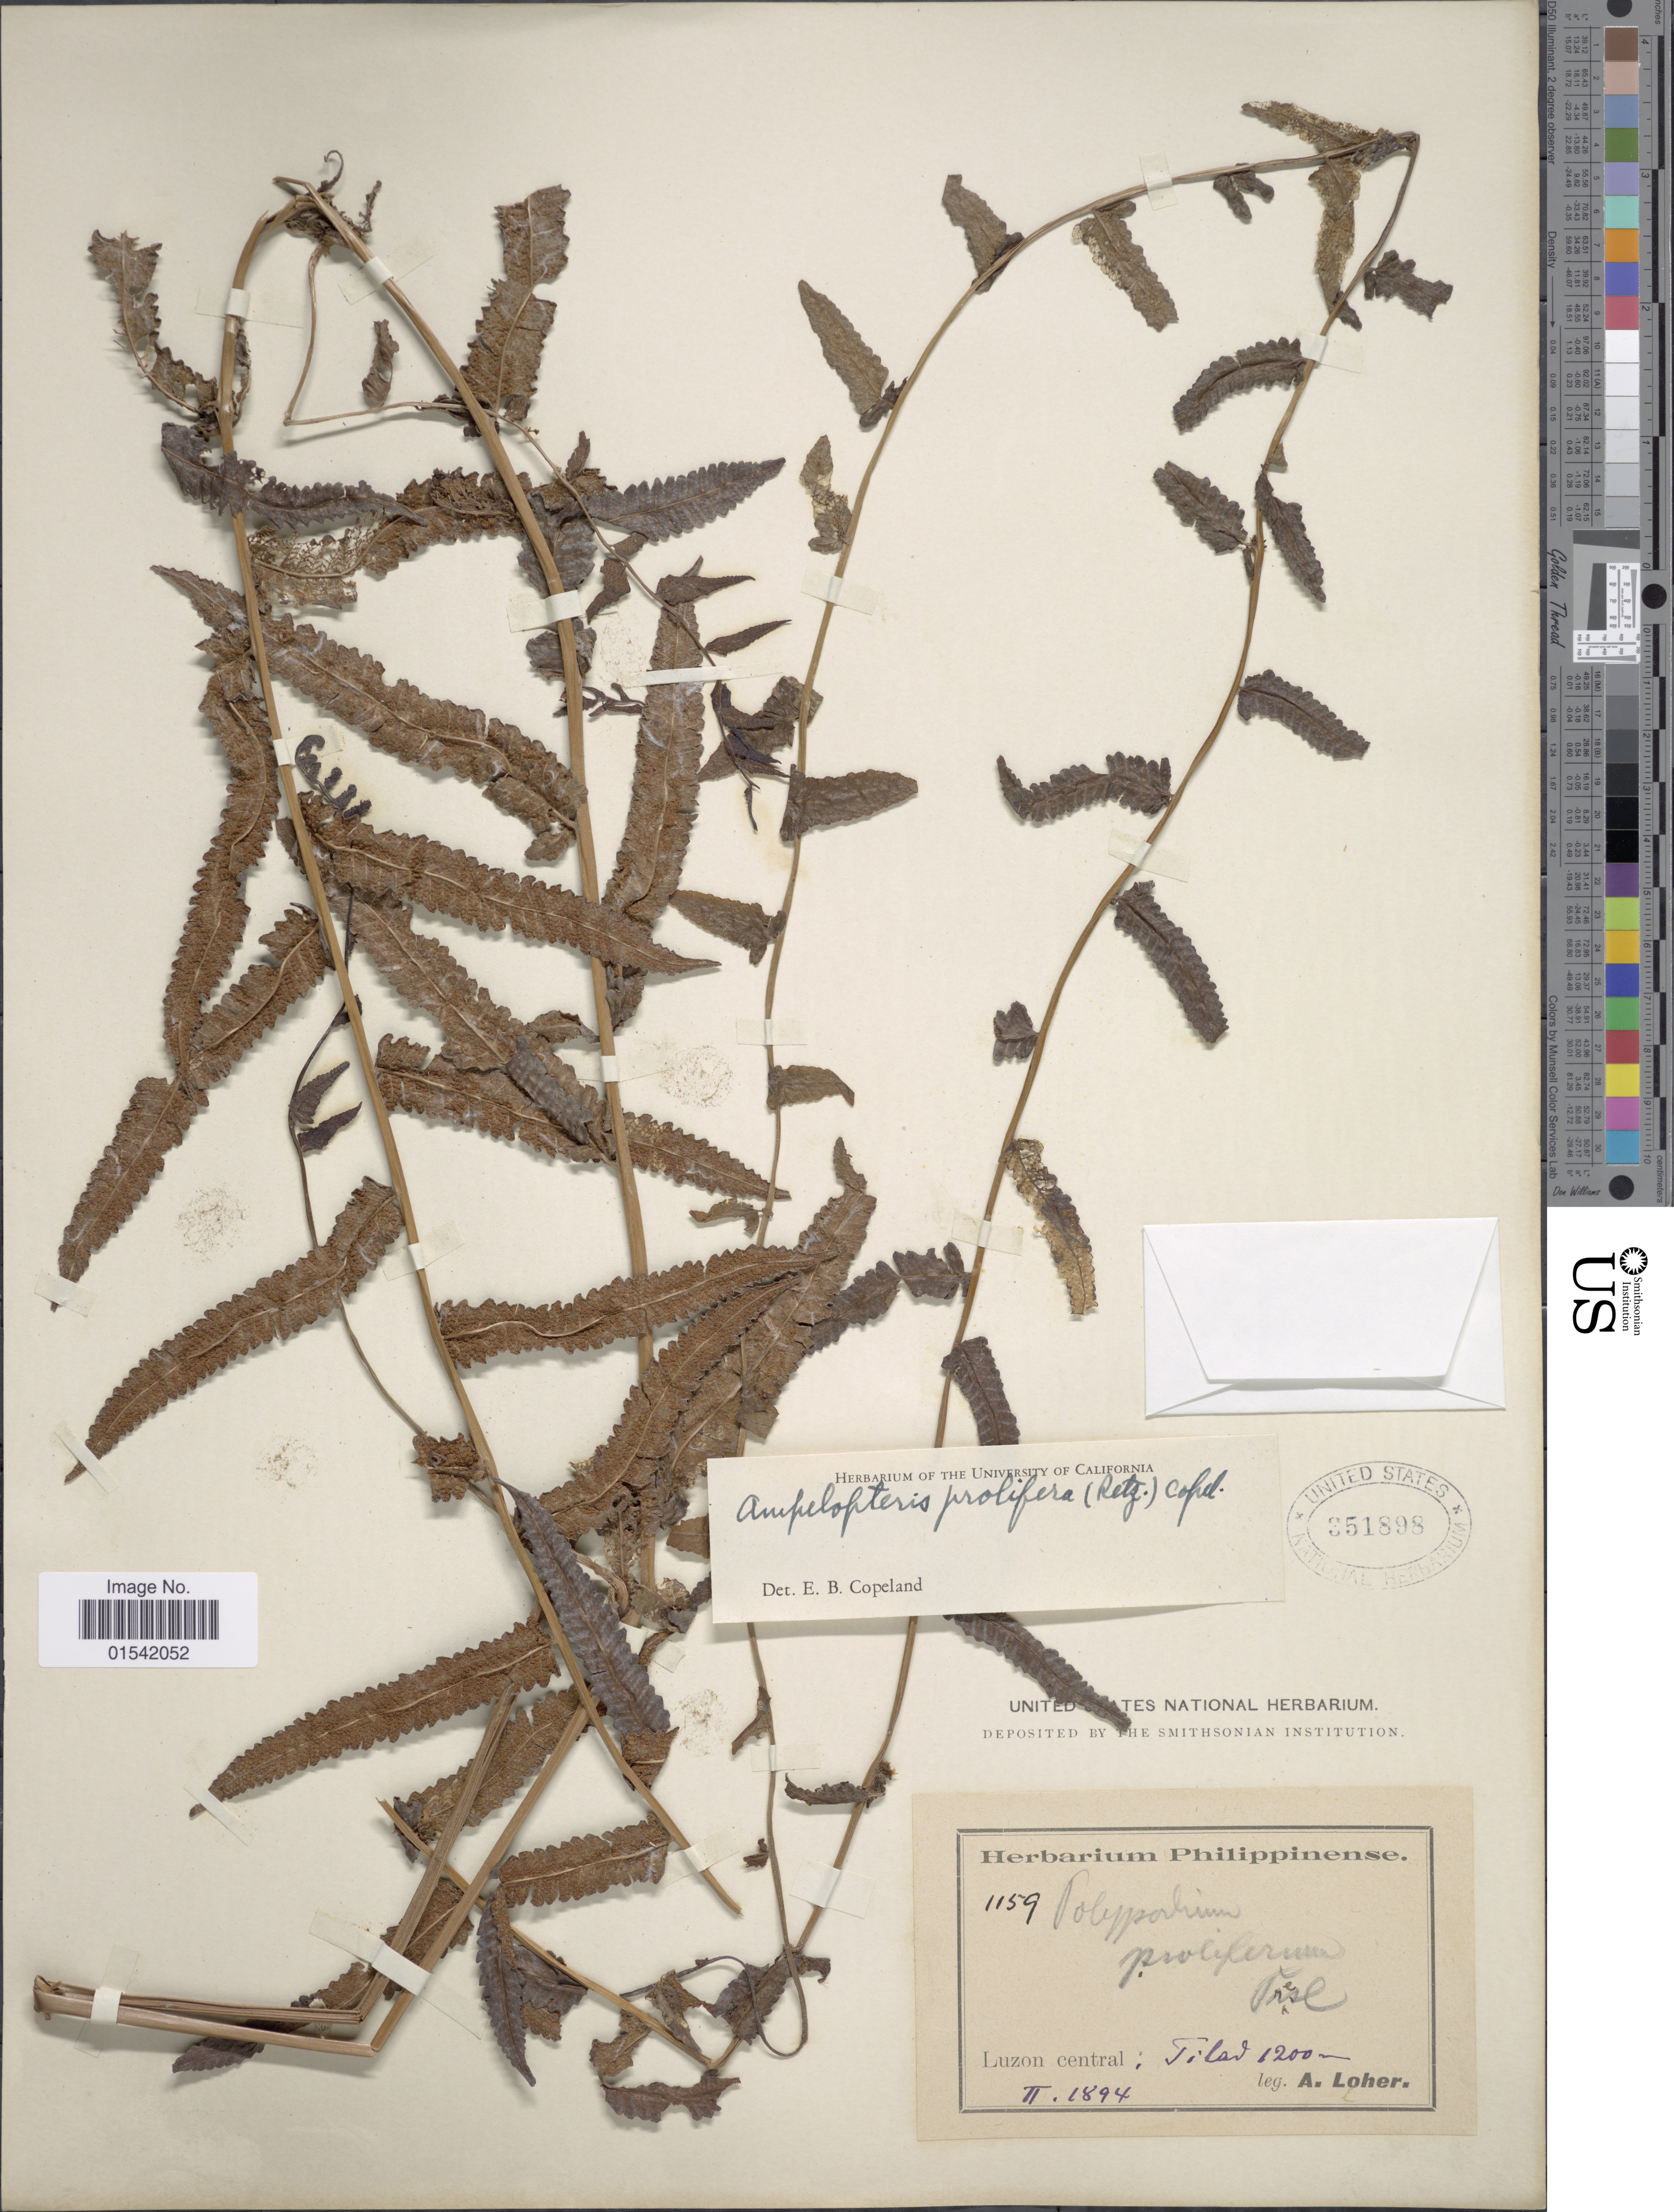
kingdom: Plantae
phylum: Tracheophyta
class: Polypodiopsida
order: Polypodiales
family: Thelypteridaceae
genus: Ampelopteris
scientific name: Ampelopteris prolifera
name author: (Retz.) Copel.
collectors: A. Loher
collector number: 1159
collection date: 1894-02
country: Philippines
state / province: Central Luzon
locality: Tilad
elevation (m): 1200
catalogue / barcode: US 351898